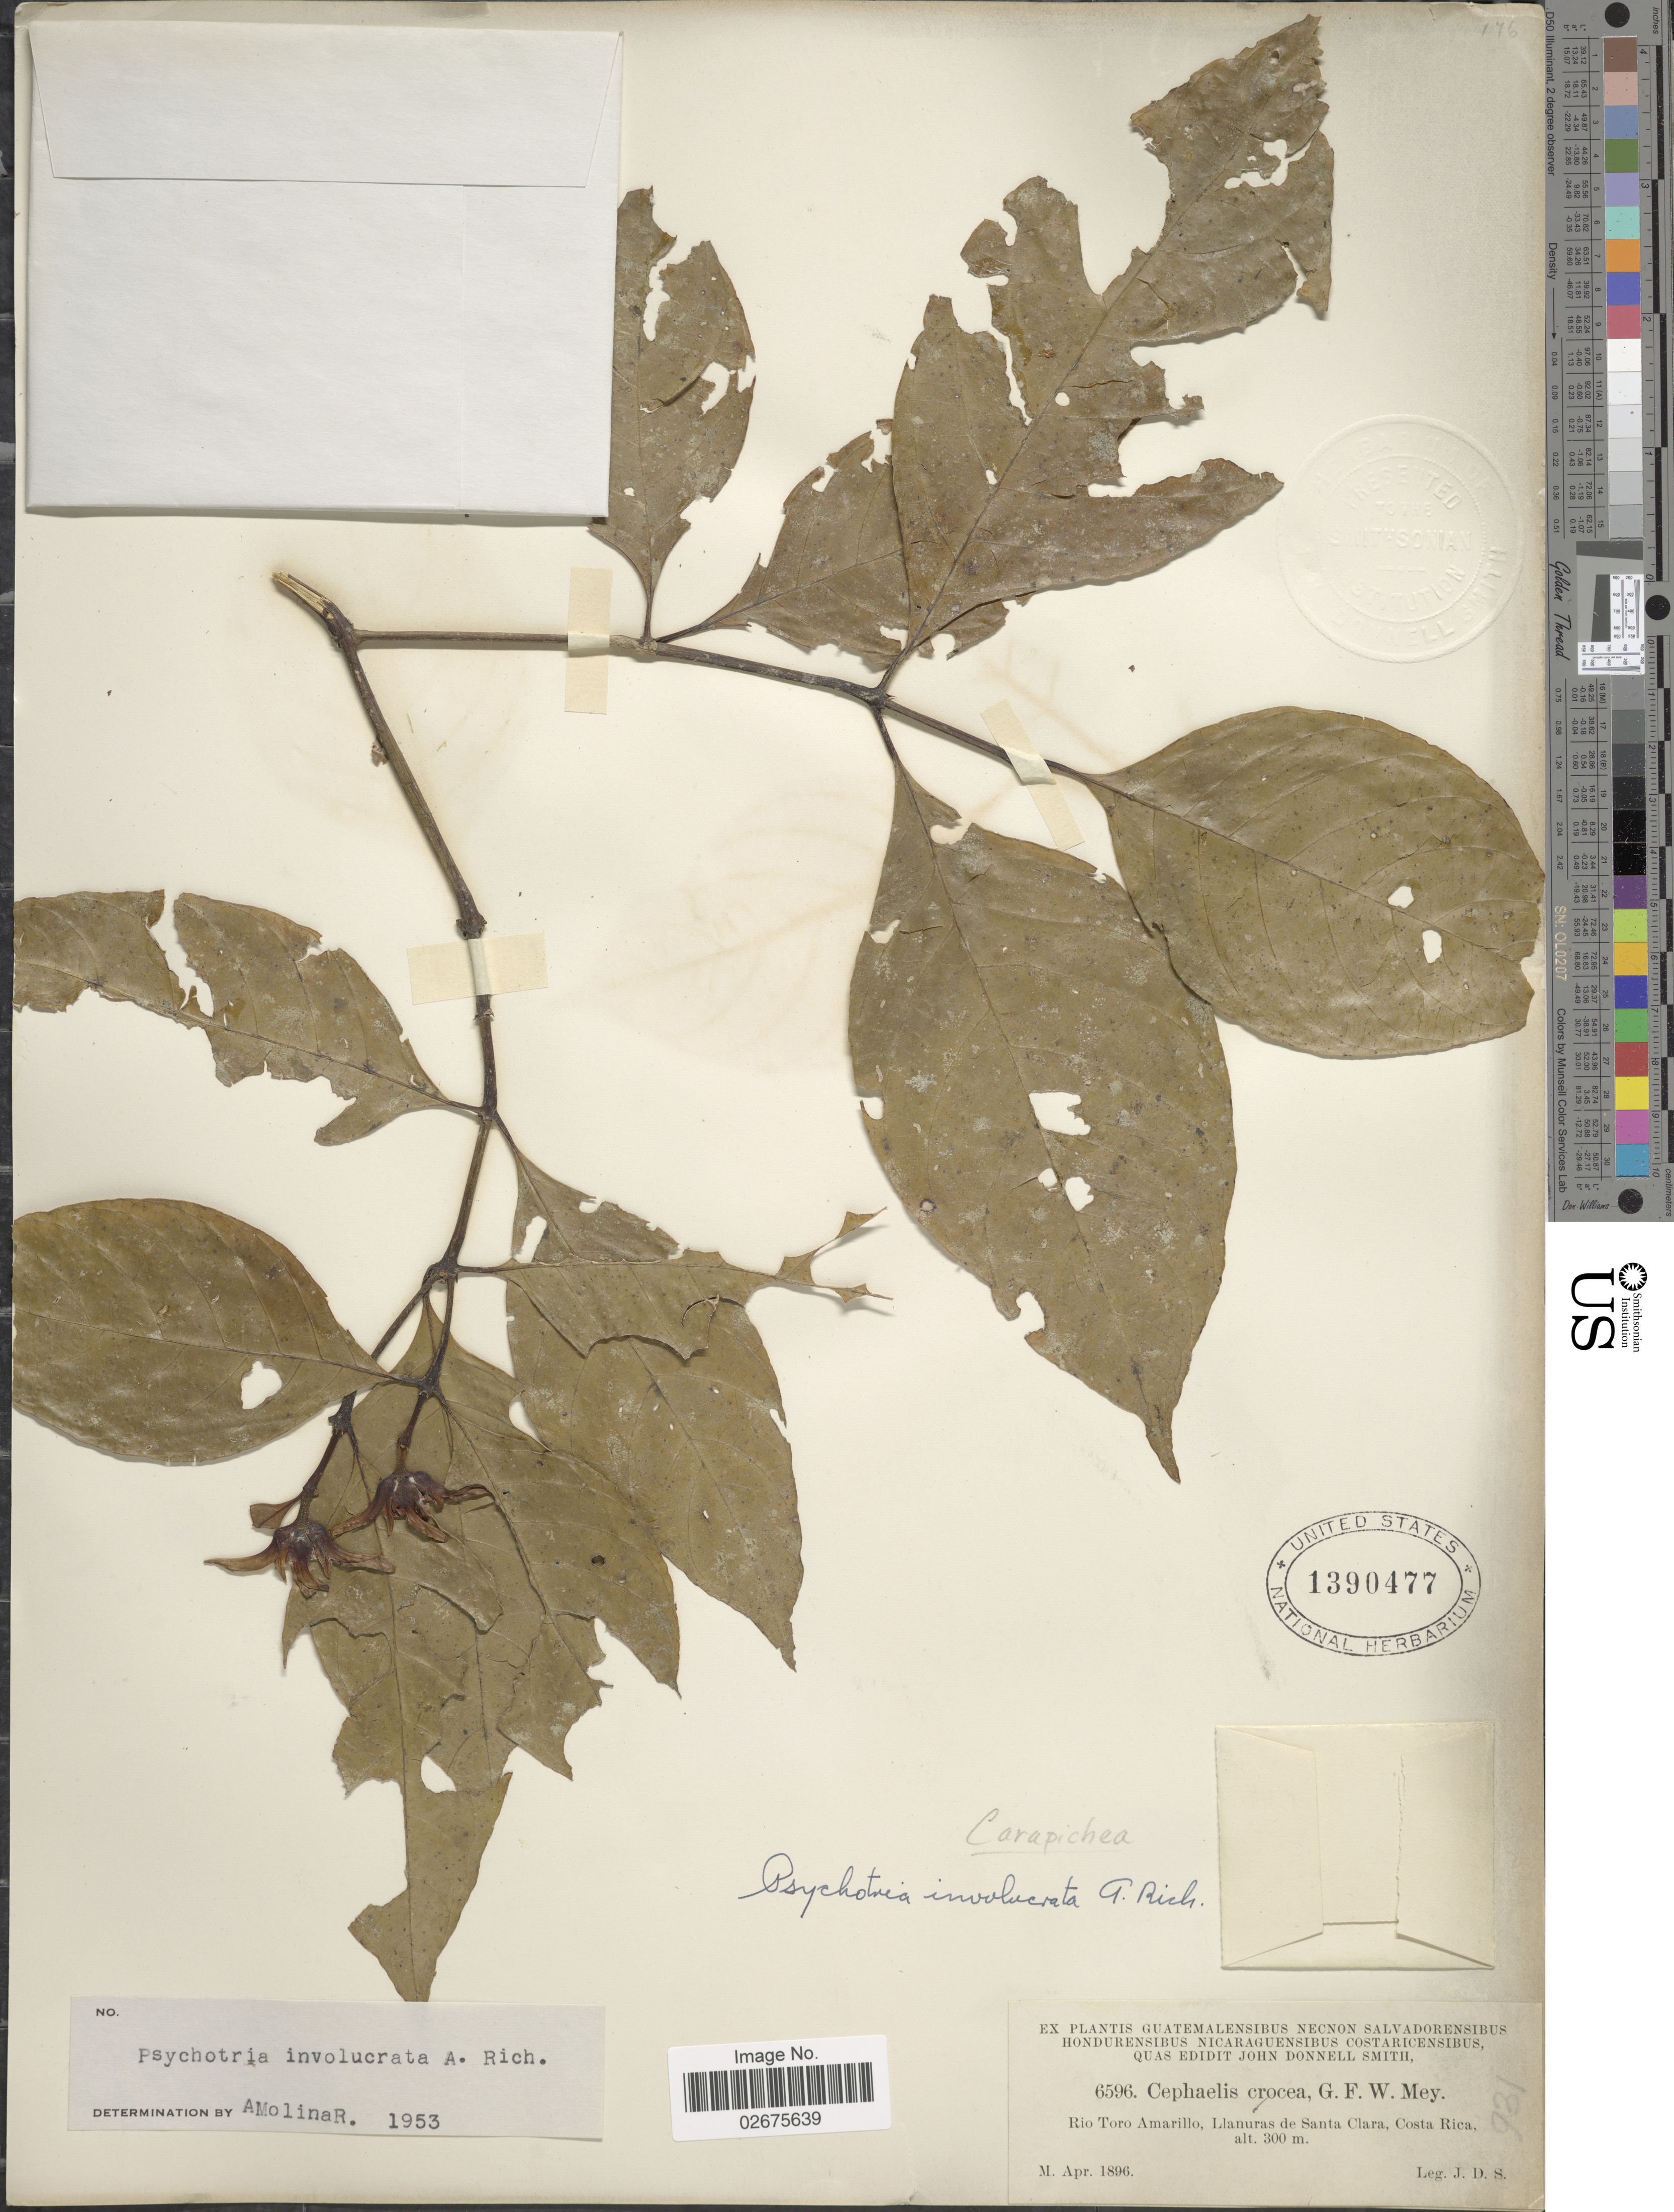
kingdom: Plantae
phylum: Tracheophyta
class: Magnoliopsida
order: Gentianales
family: Rubiaceae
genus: Carapichea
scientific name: Carapichea sp.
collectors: J. Donnell Smith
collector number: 6596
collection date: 1896-04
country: Costa Rica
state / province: Limón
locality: Rio Toro Amarillo, Llanuras de Santa Clara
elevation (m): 300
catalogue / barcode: US 1390477